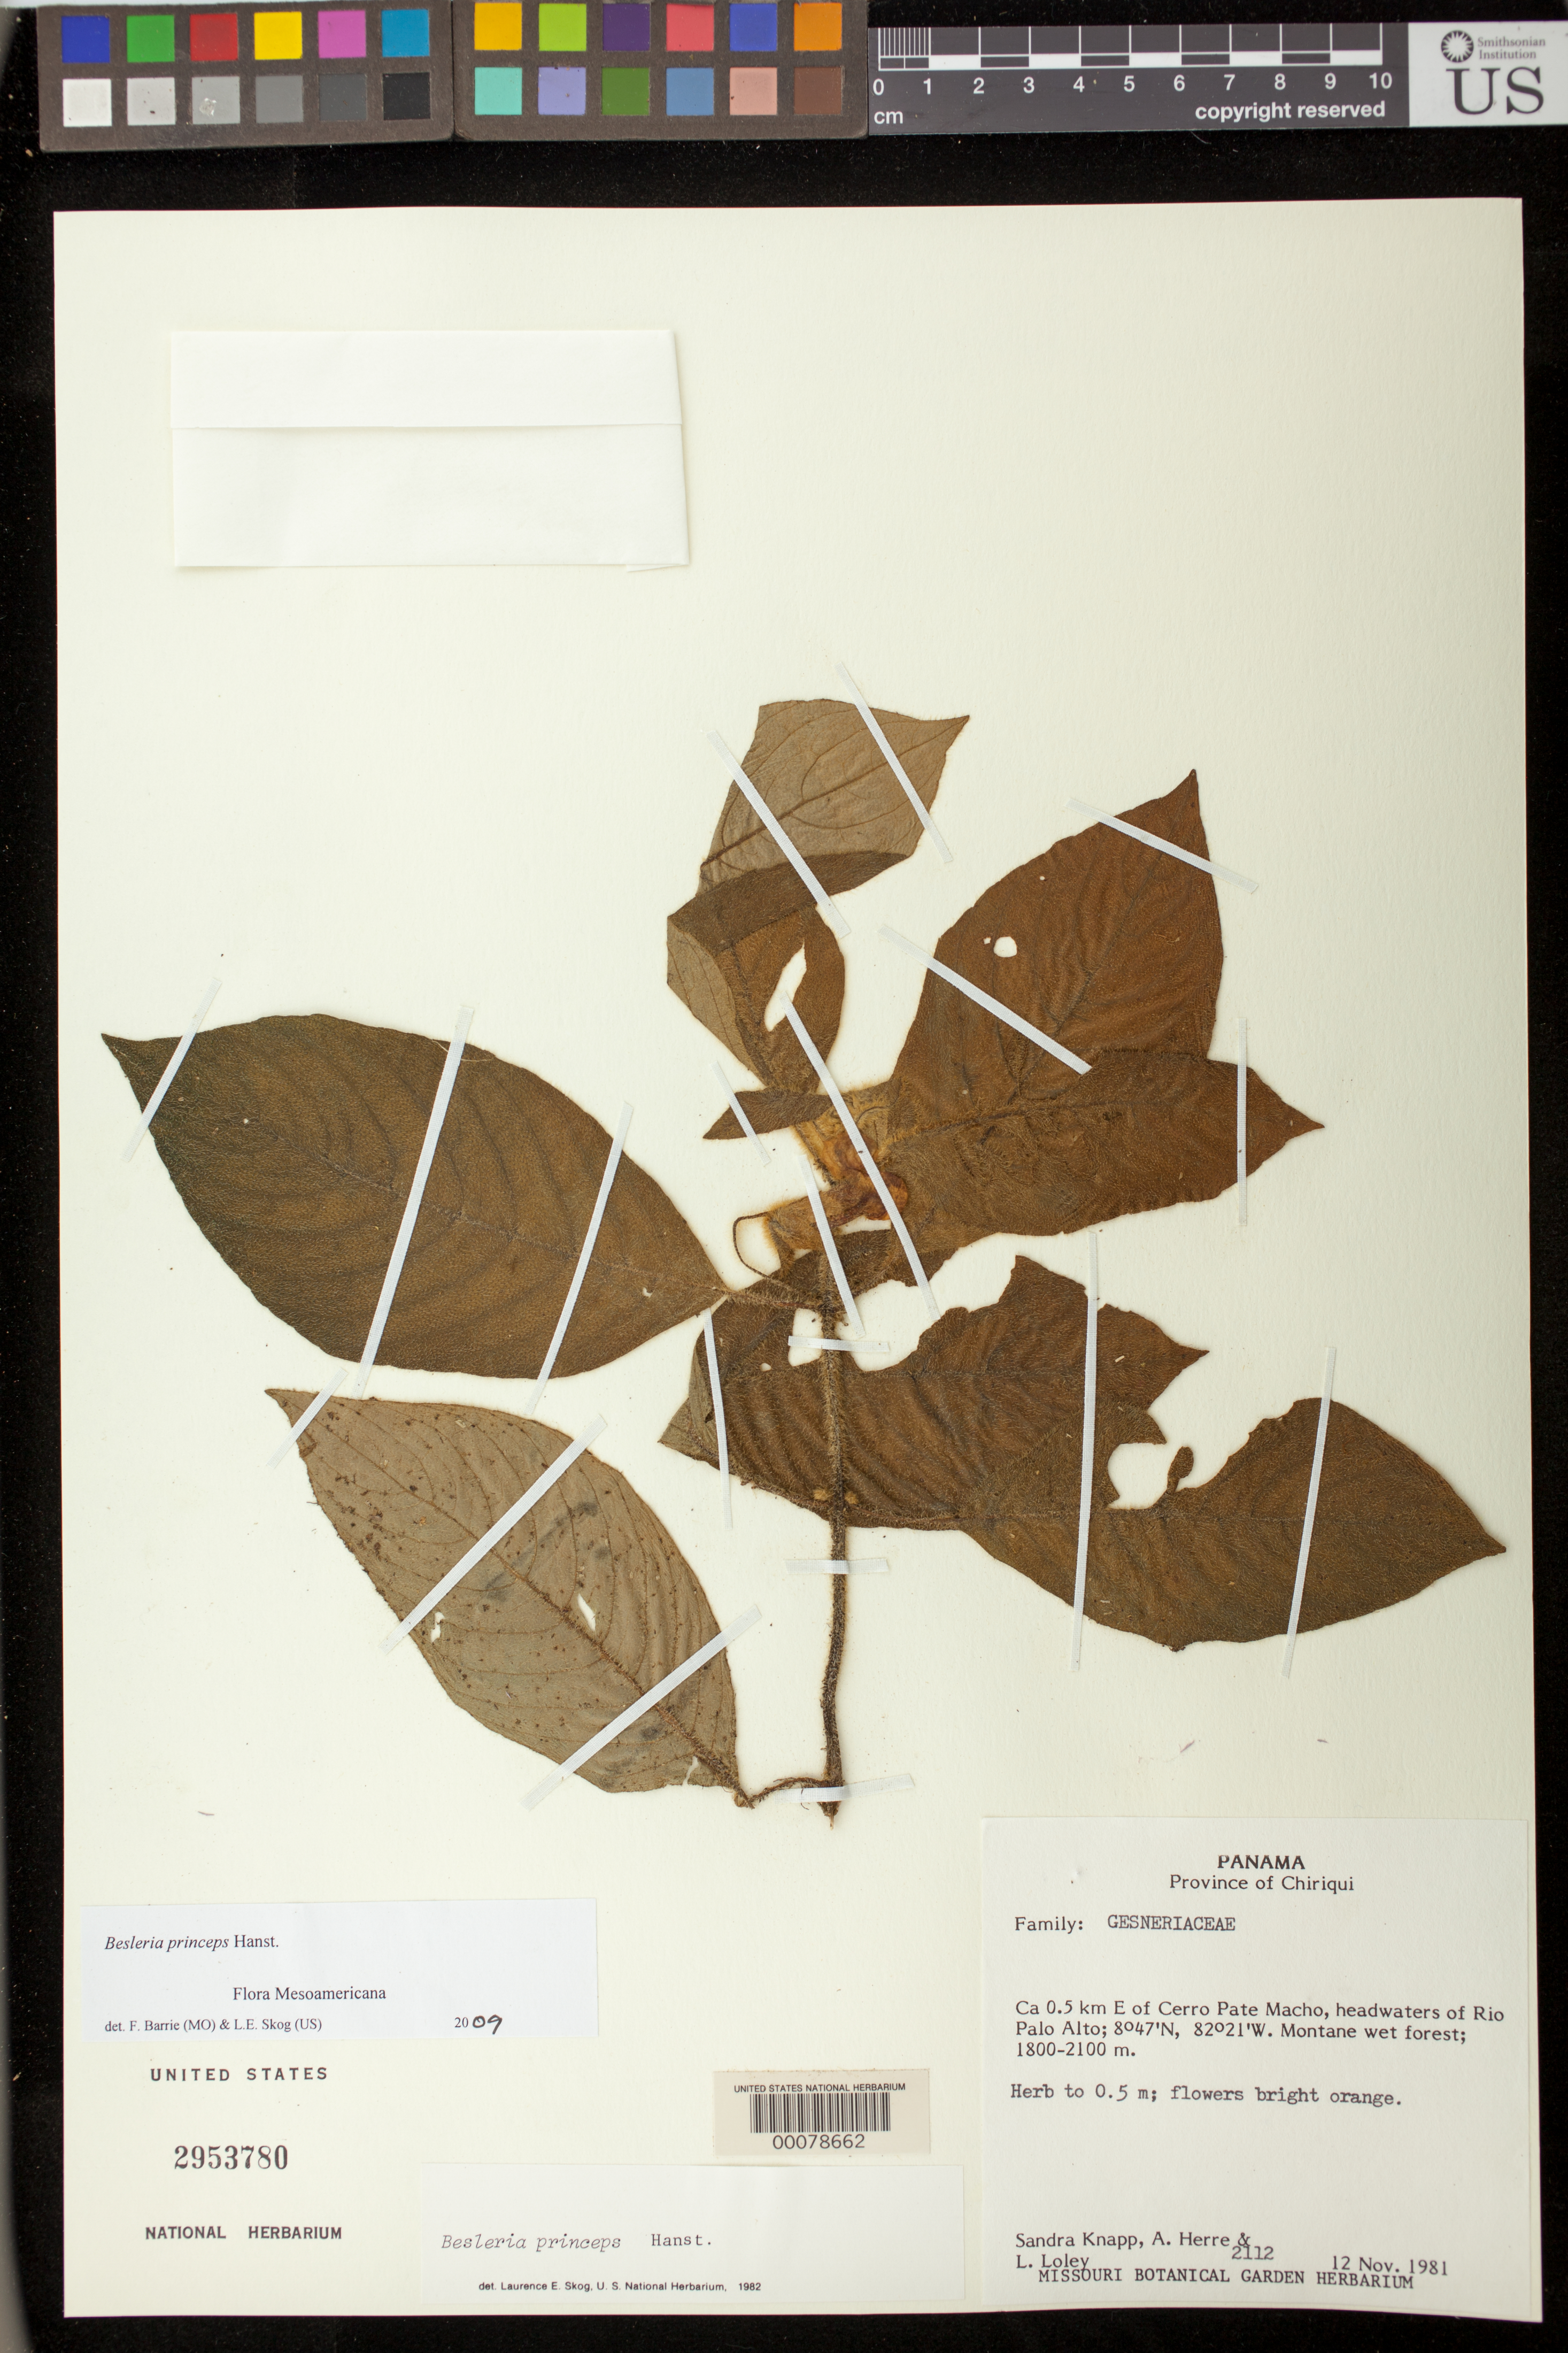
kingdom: Plantae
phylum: Tracheophyta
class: Magnoliopsida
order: Lamiales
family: Gesneriaceae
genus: Besleria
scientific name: Besleria princeps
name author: Hanst.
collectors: S. Knapp, A. Herre & L. Coley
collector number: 2112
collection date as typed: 12 Nov 1981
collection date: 1981-11-12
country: Panama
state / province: Chiriquí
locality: About 0.5 km E of Cerro Pate Macho, headwaters of Rio Palo Alto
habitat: Montane wet forest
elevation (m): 1800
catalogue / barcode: US 2953780